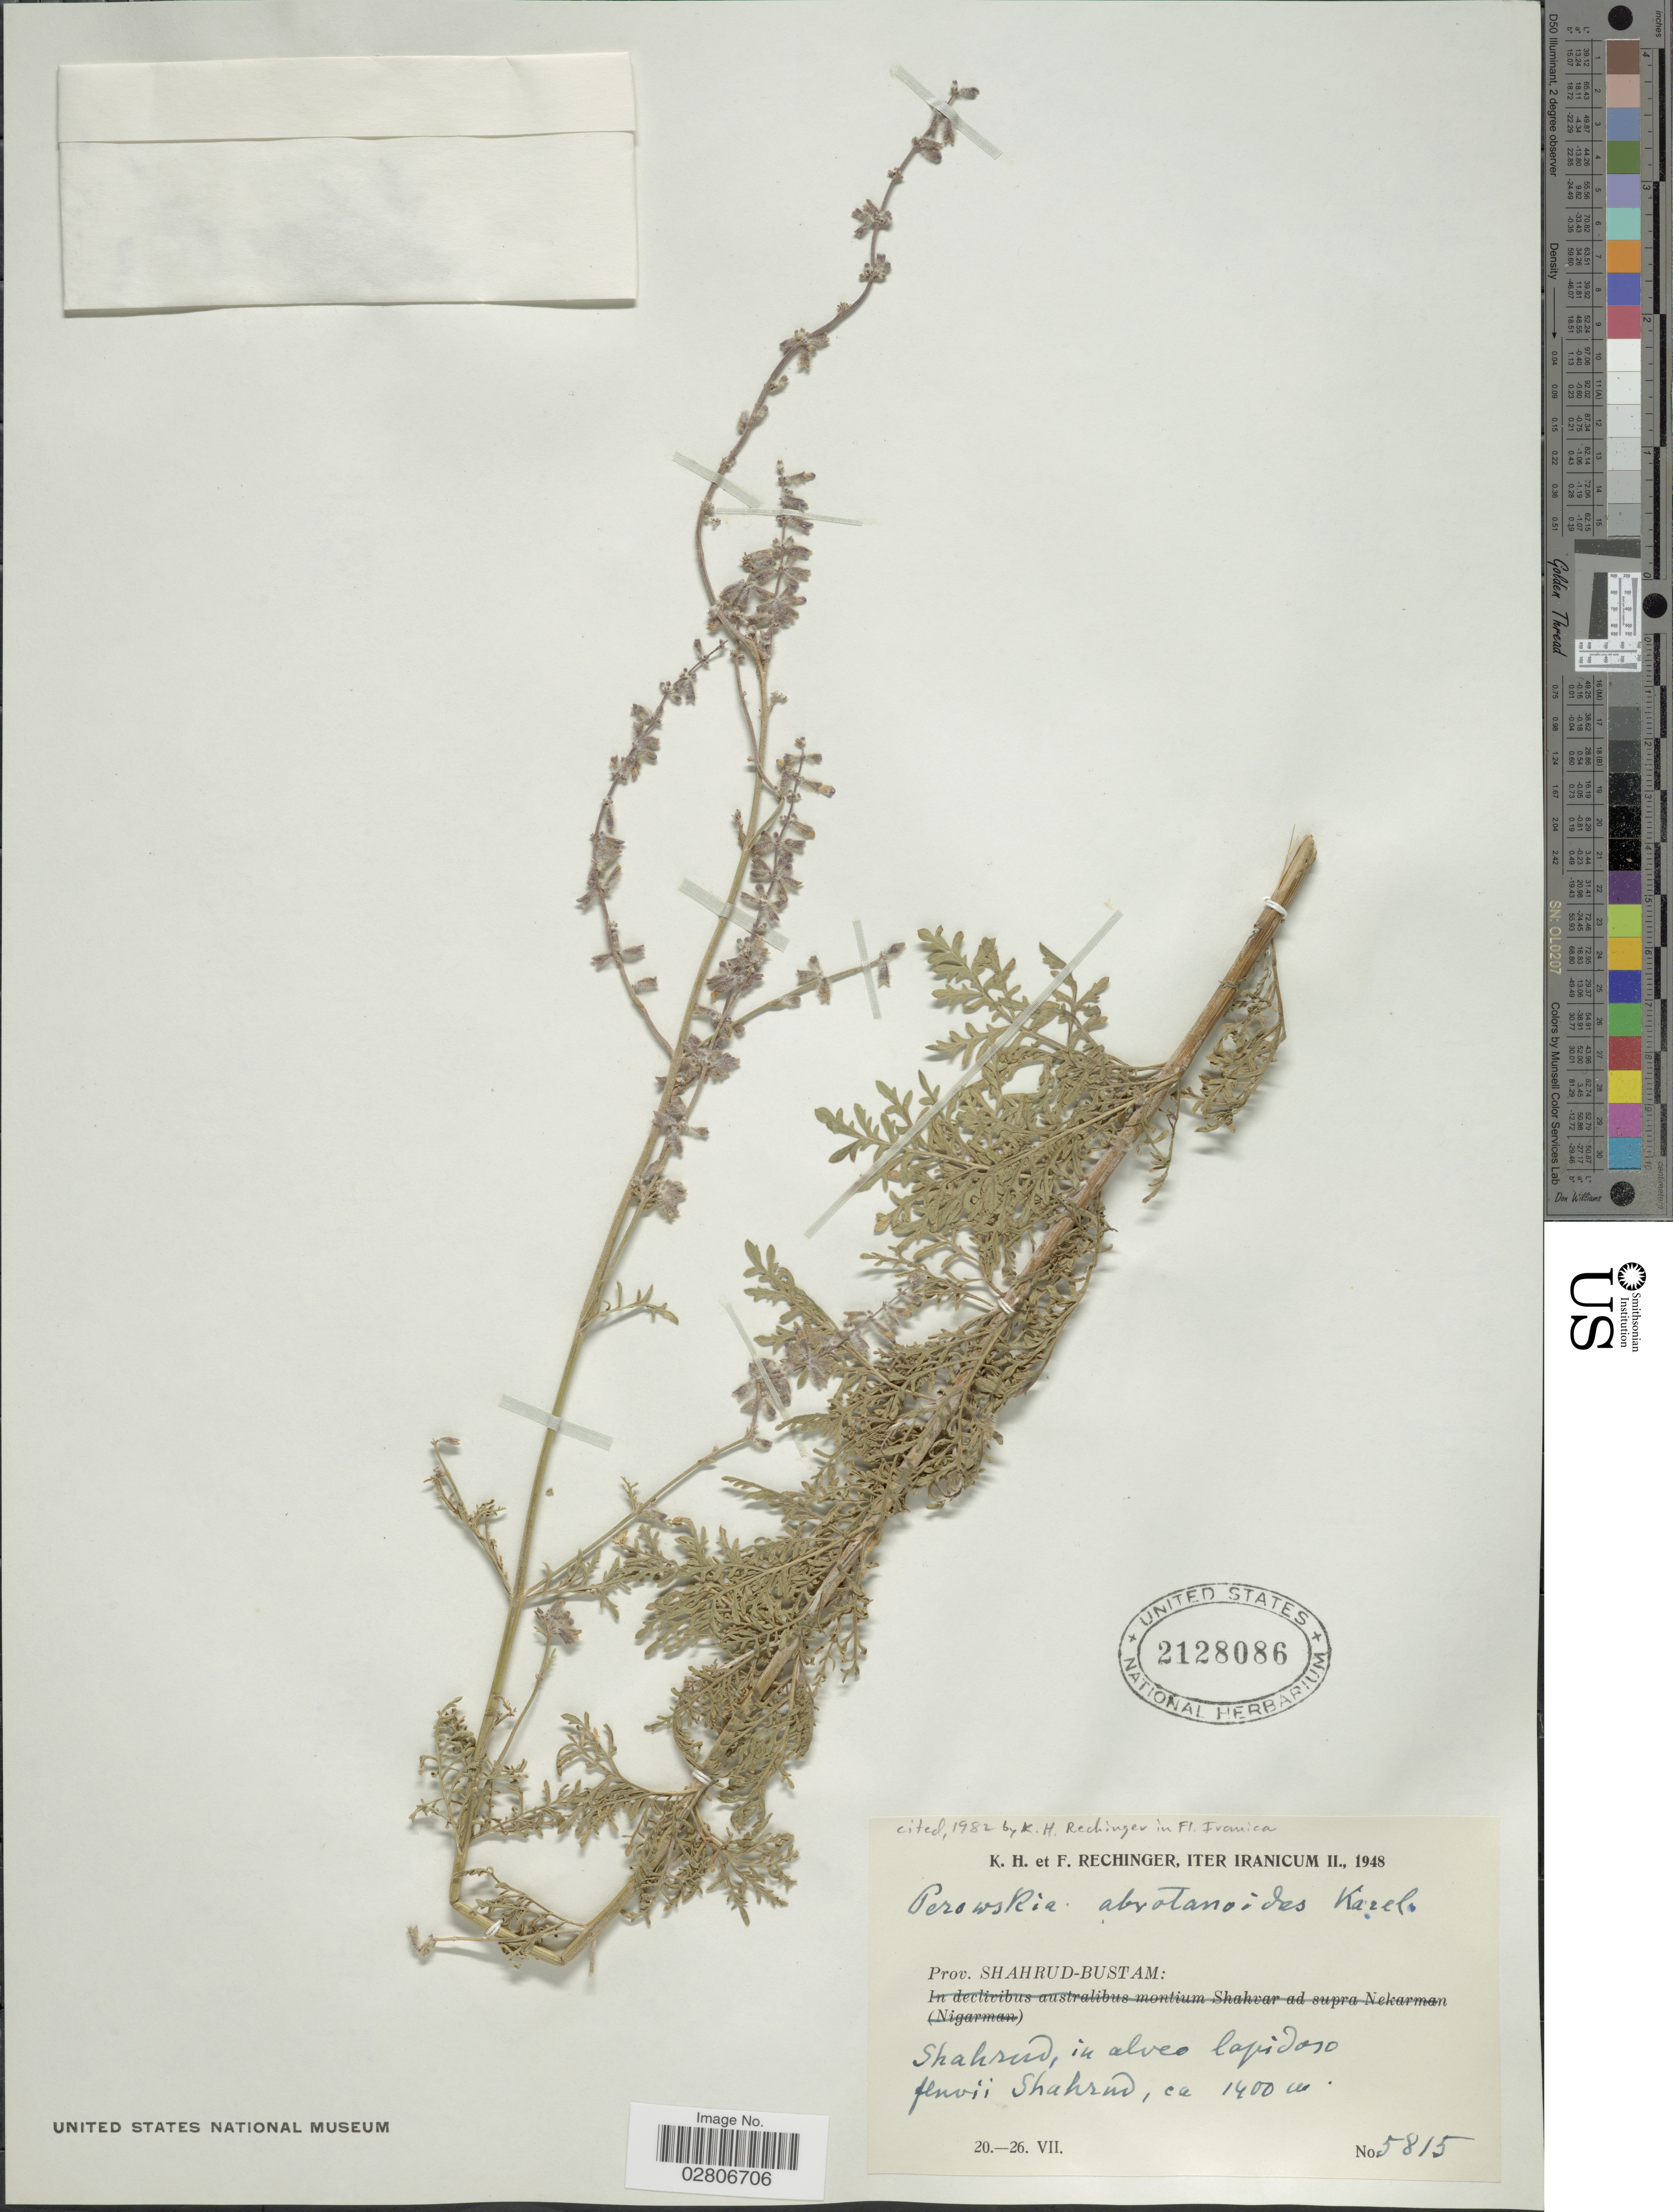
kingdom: Plantae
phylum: Tracheophyta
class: Magnoliopsida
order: Lamiales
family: Lamiaceae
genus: Perovskia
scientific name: Perovskia abrotanoides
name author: Kar.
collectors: K. H. Rechinger & F. Rechinger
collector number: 5815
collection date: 1948-07-20/1948-07-26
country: Iran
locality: Iranicum., Prov. Shahrud-Bustam. Shahrud, in alveo lapidoso flnvii Shahrnd. [interpreted]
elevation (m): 1400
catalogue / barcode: US 2128086